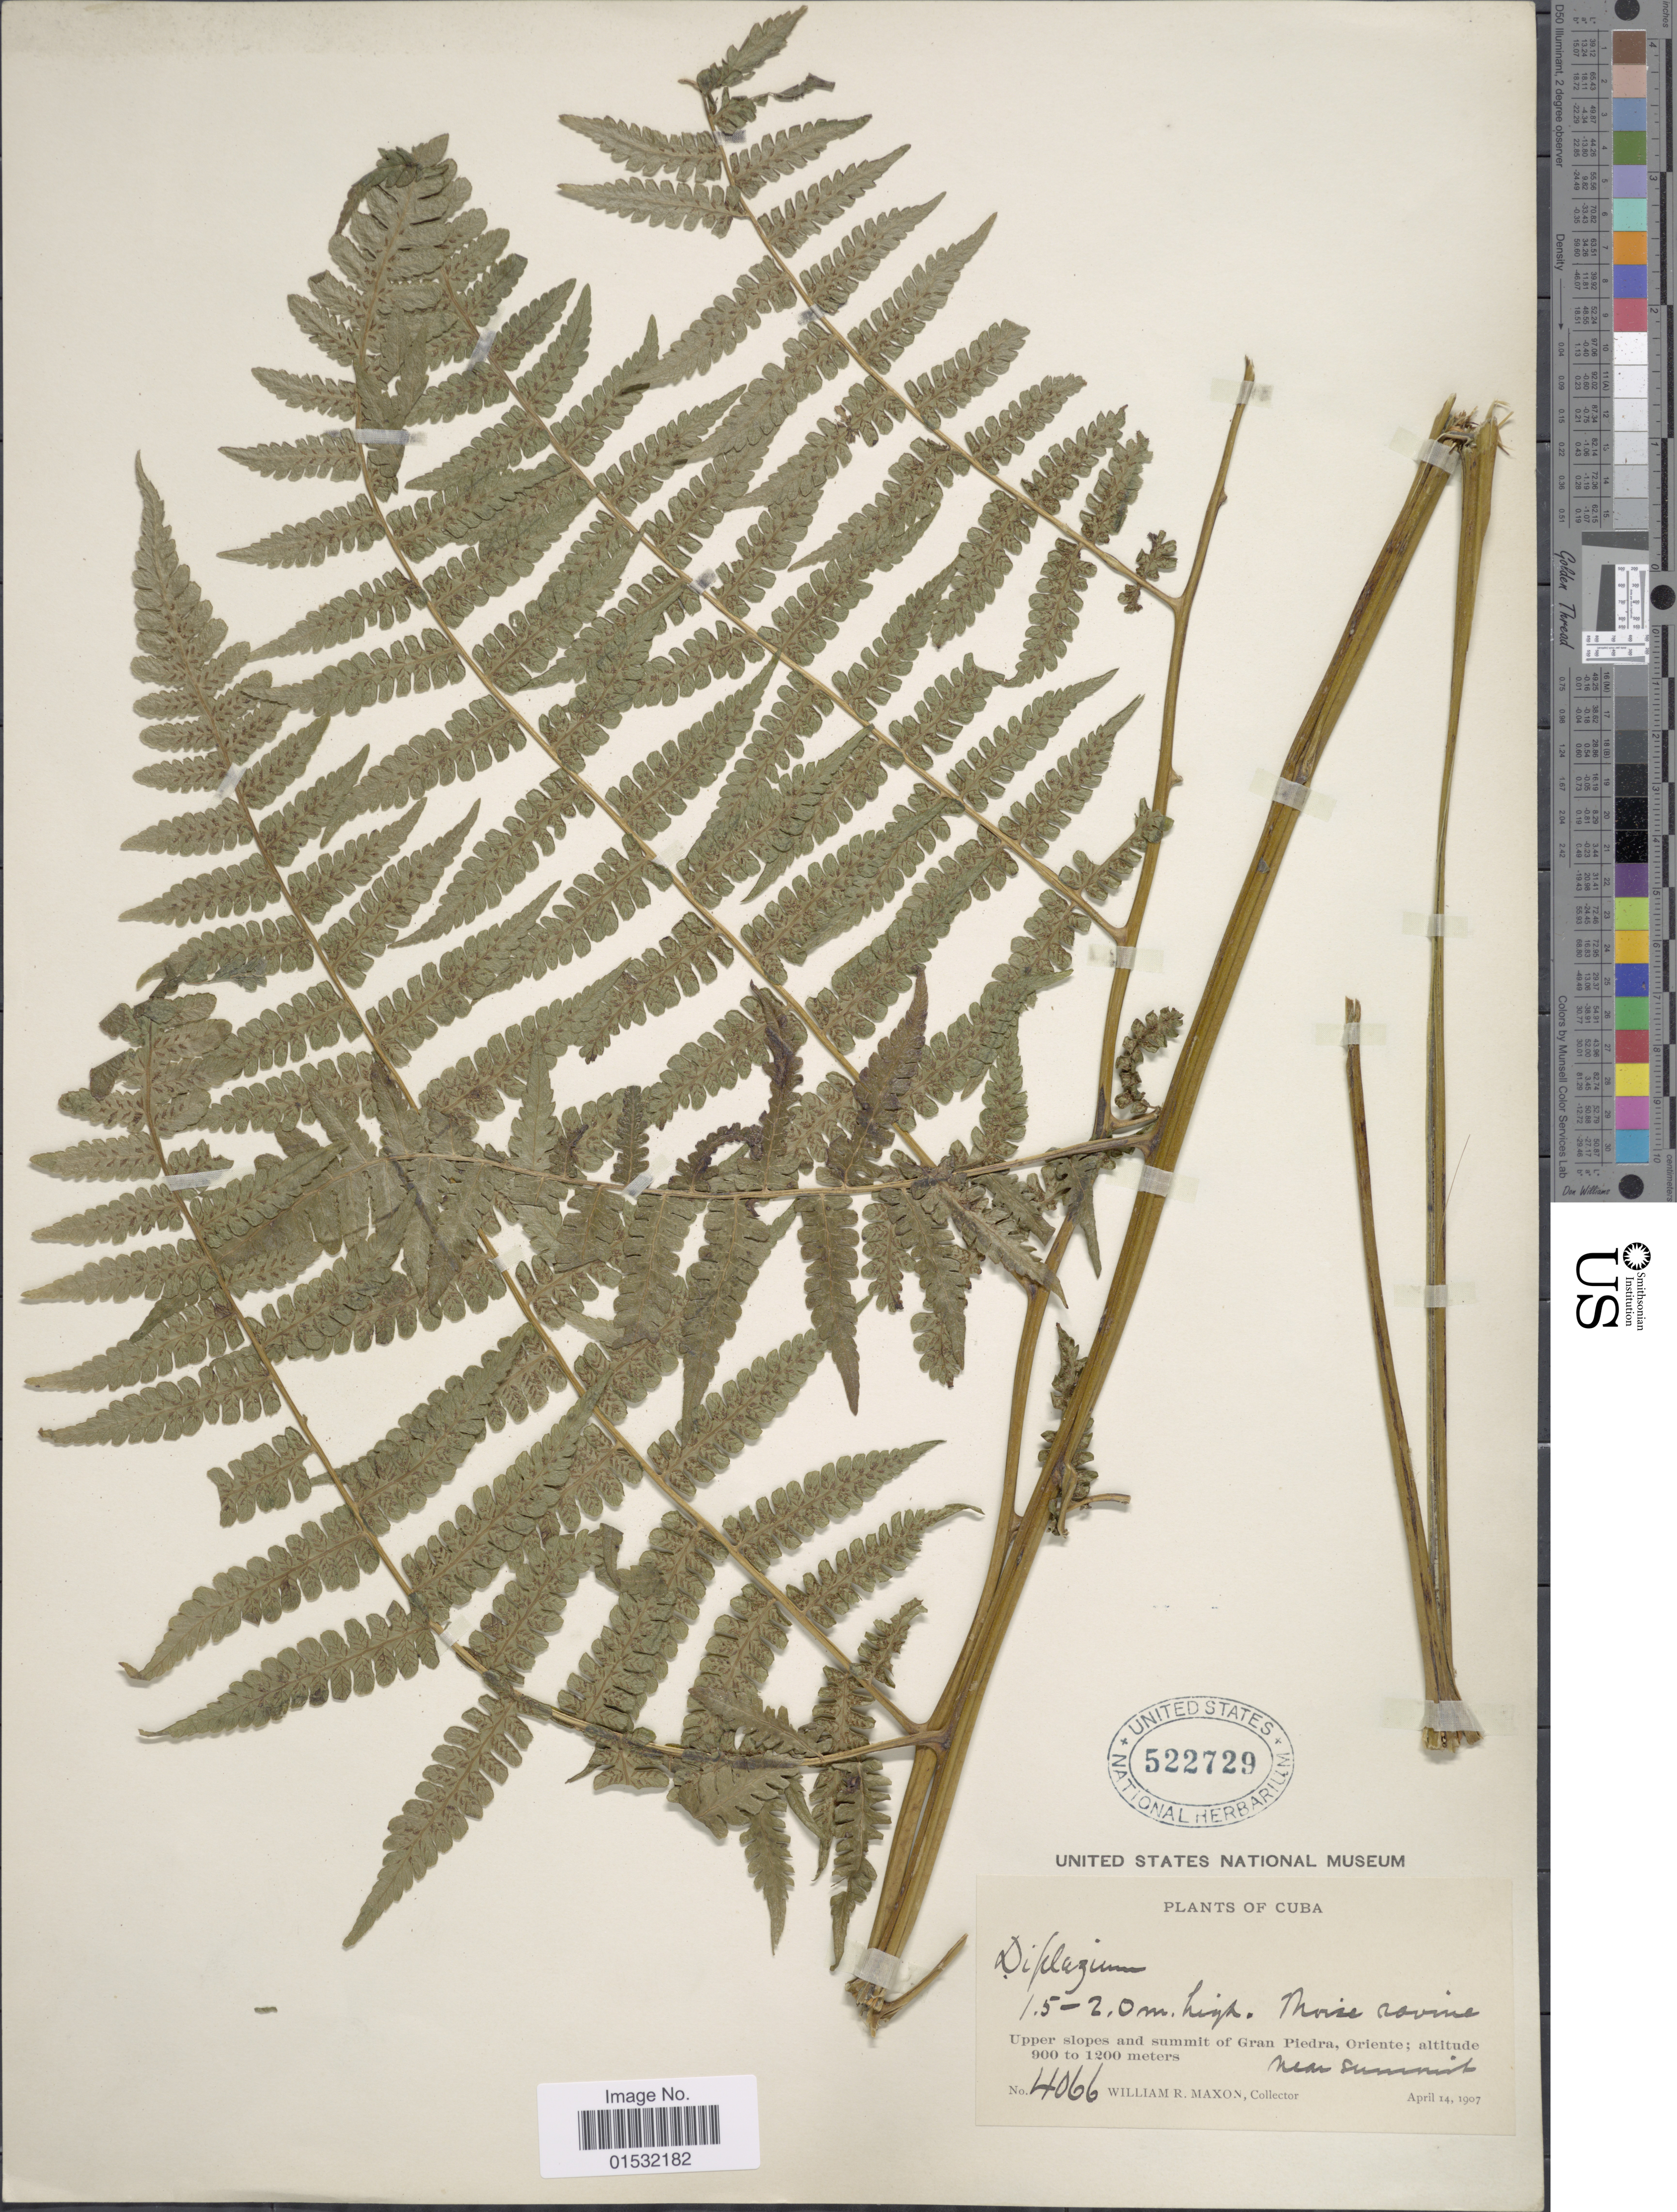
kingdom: Plantae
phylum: Tracheophyta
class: Polypodiopsida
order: Polypodiales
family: Athyriaceae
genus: Diplazium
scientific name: Diplazium fuertesii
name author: Brause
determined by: Sánchez, C.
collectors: W. R. Maxon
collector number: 4066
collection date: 1907-04-14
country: Cuba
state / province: Oriente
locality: Upper slopes and summit of Gran Piedra. Near summit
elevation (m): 900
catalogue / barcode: US 522729